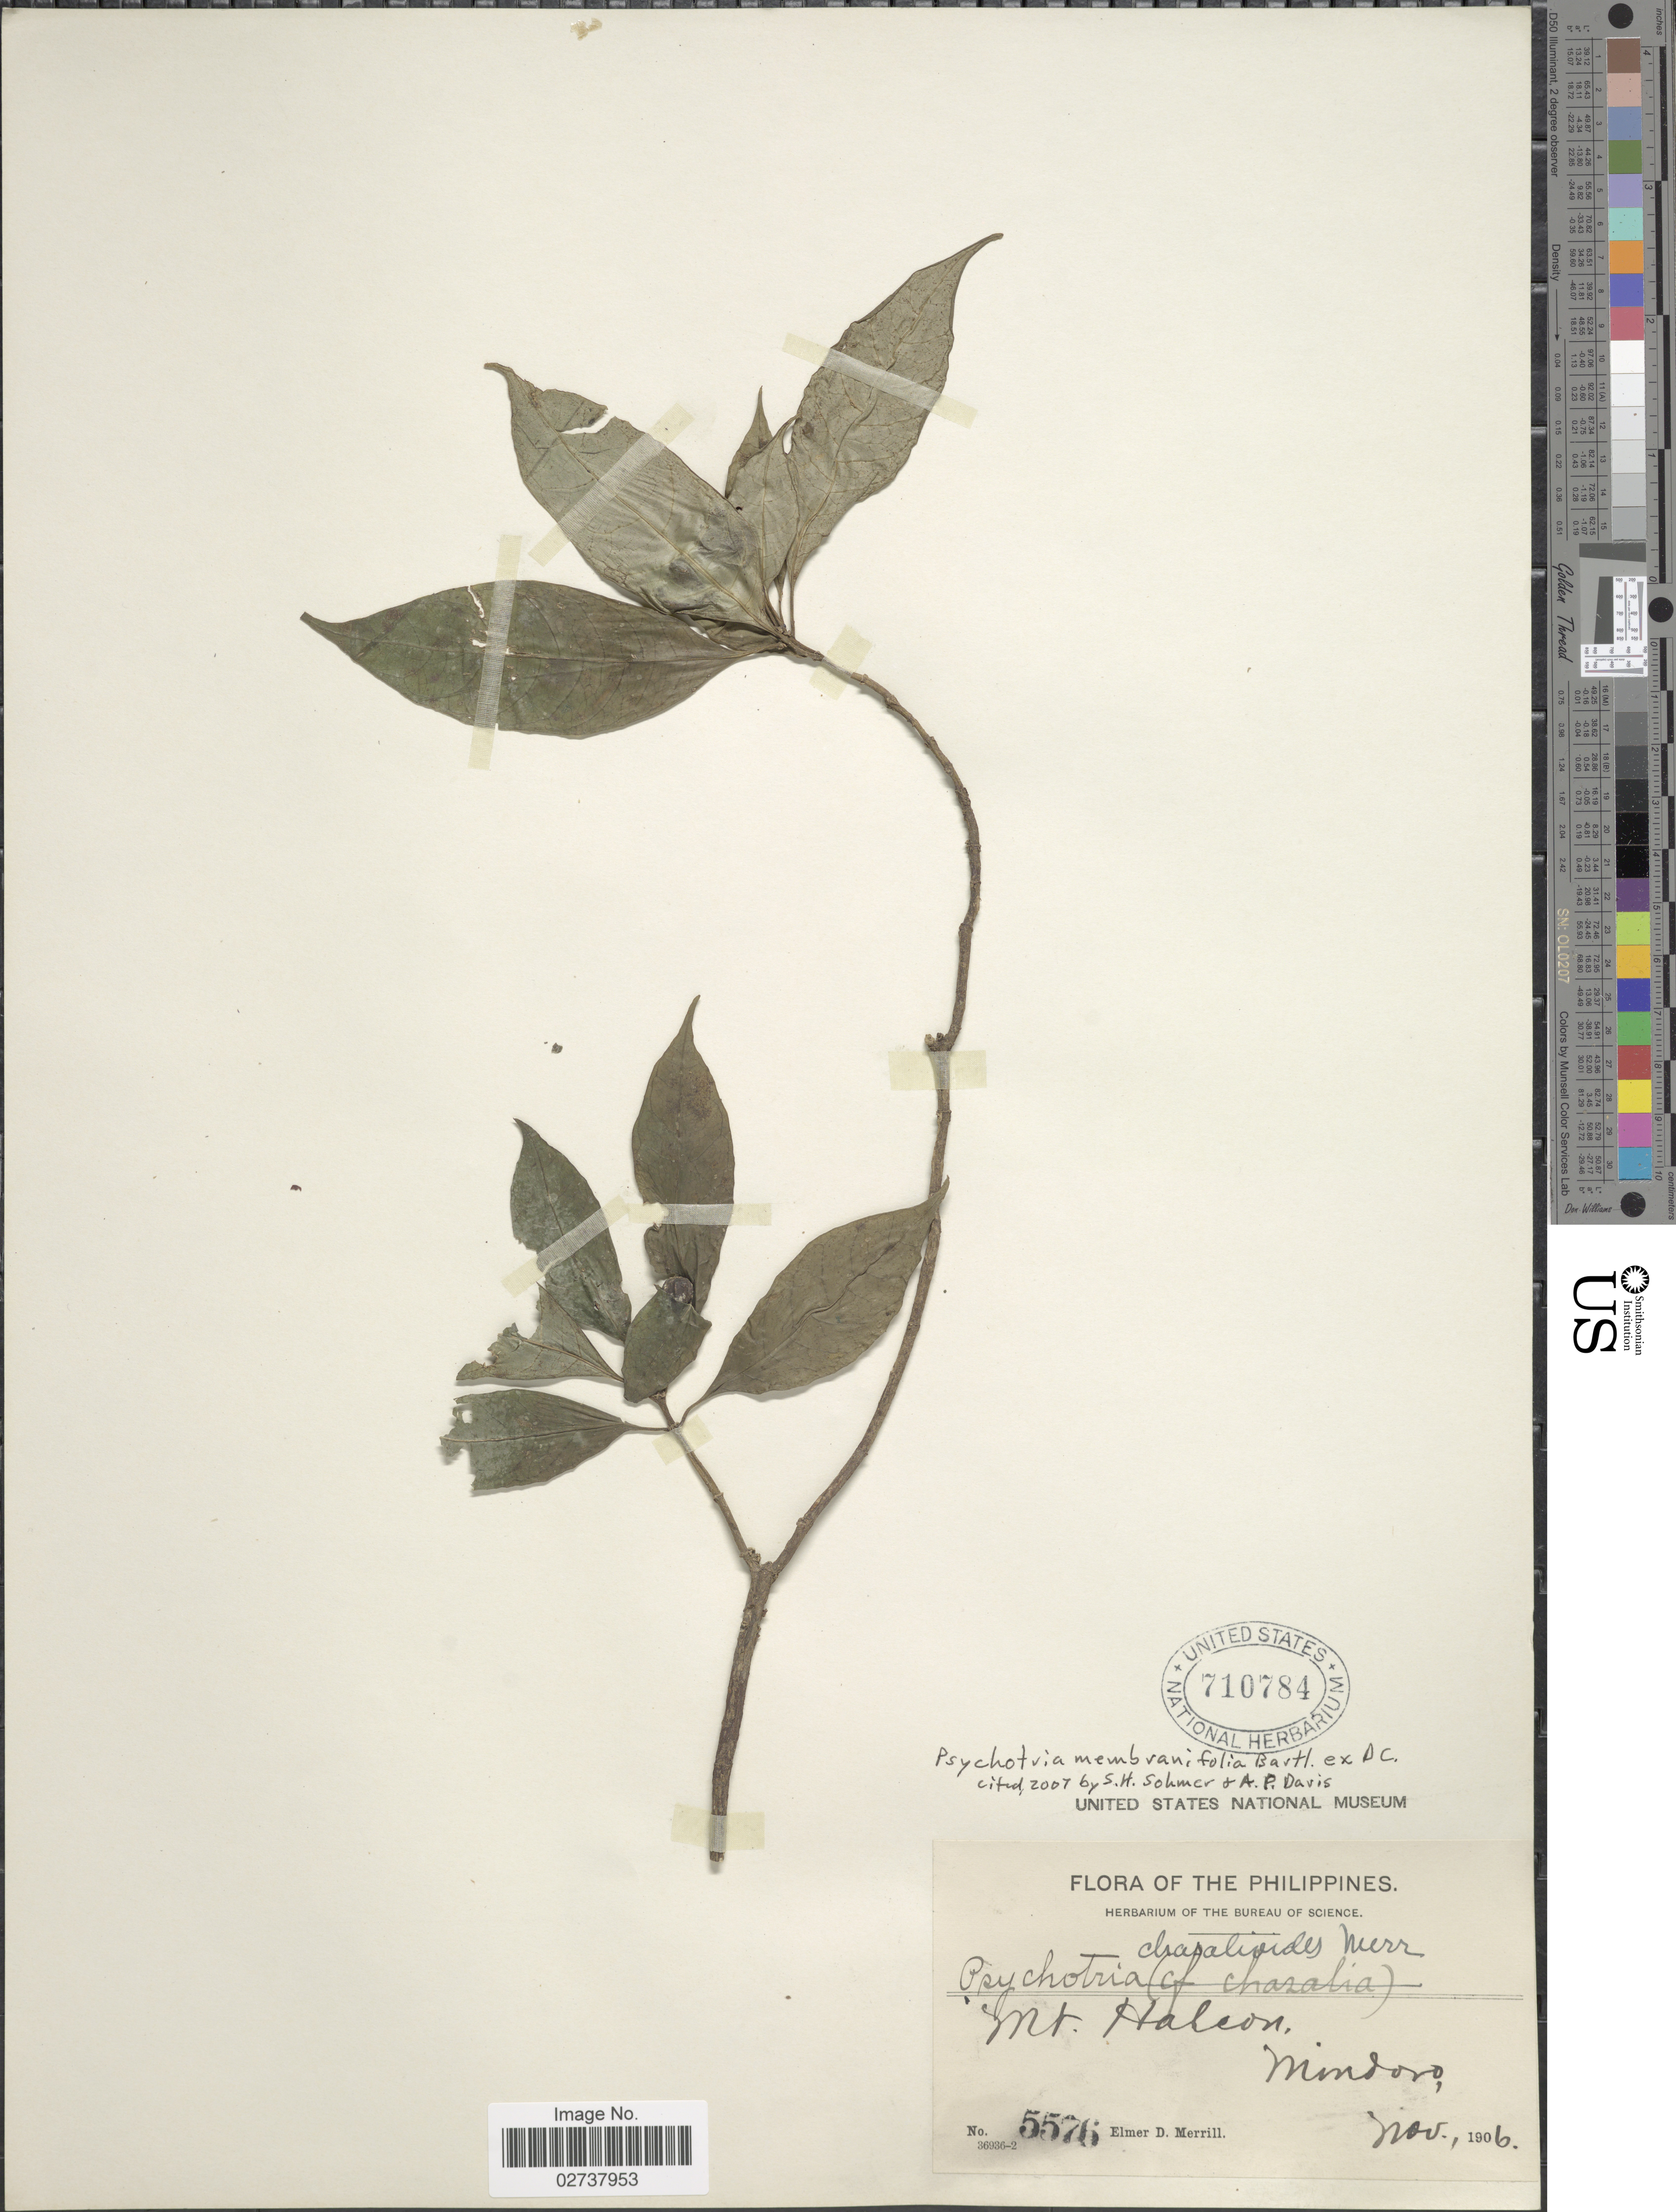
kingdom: Plantae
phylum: Tracheophyta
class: Magnoliopsida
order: Gentianales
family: Rubiaceae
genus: Psychotria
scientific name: Psychotria membranifolia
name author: Bartl. ex A. DC.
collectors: E. D. Merrill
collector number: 5576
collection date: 1906-11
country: Philippines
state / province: Mimaropa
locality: Mt. Halcon. Mindanao.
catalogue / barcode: US 710784